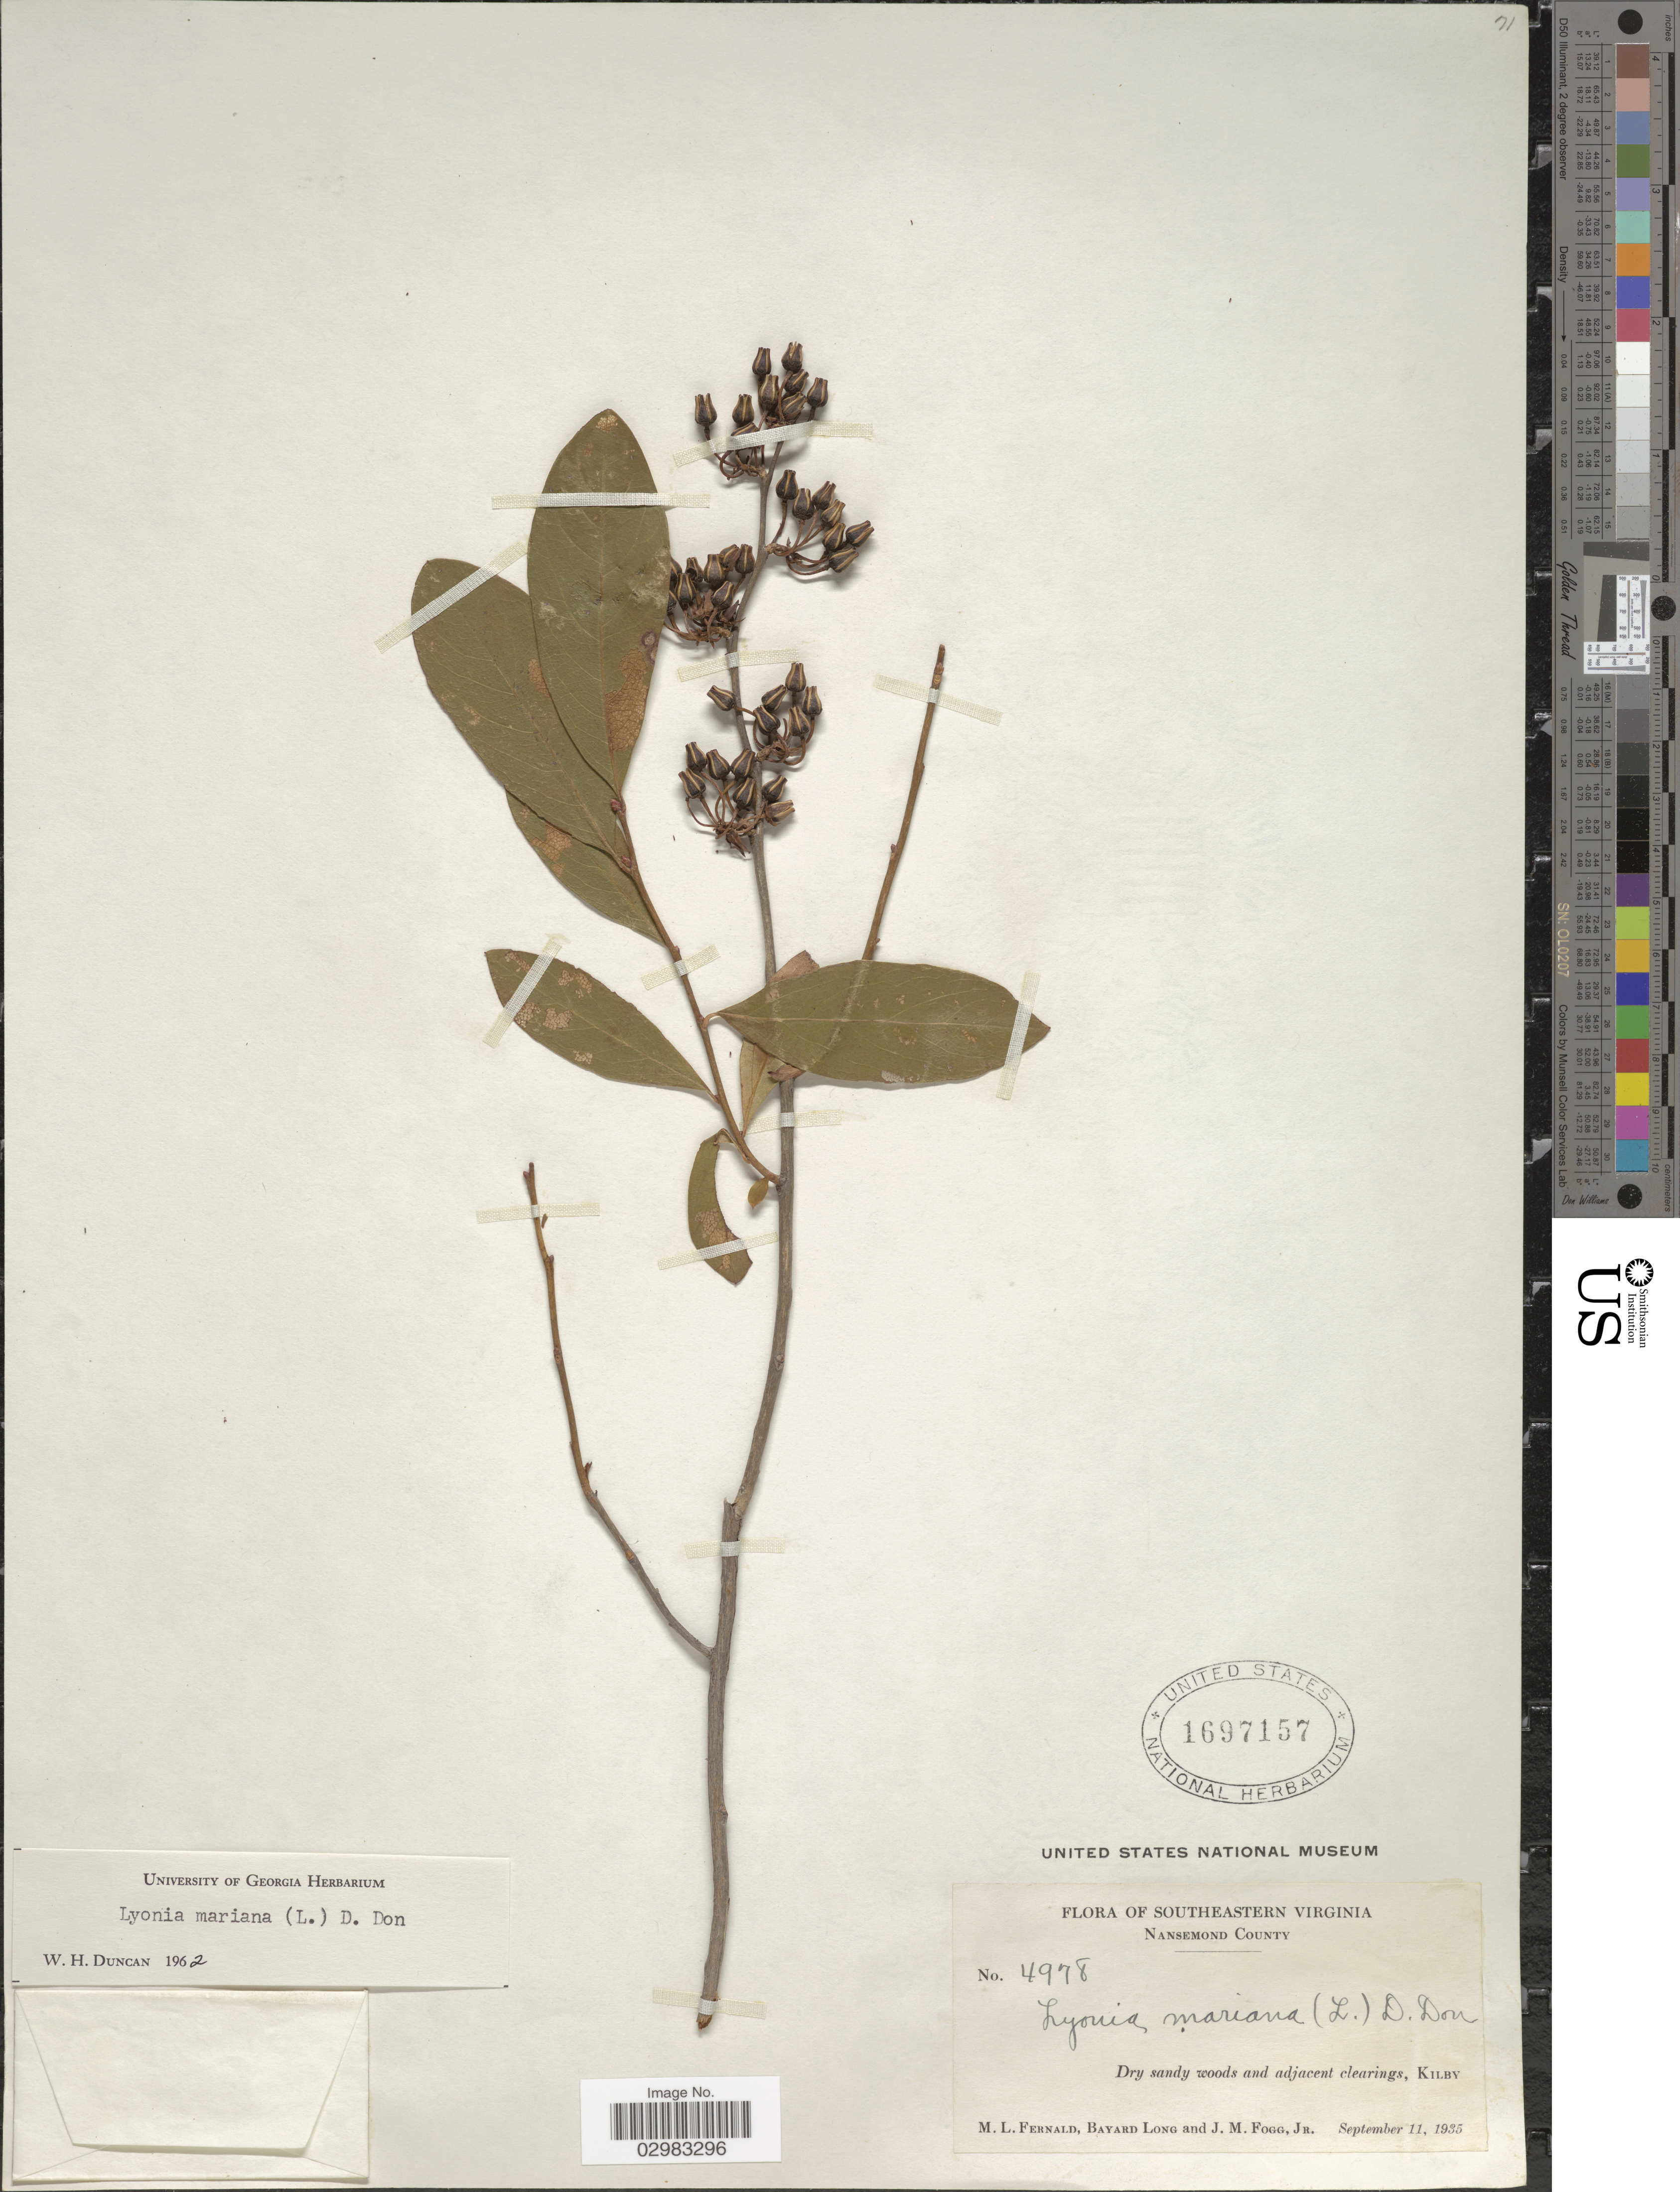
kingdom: Plantae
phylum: Tracheophyta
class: Magnoliopsida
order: Ericales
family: Ericaceae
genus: Lyonia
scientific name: Lyonia mariana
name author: (L.) D. Don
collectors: M. L. Fernald, B. Long & J. Fogg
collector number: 4978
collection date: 1935-09-11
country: United States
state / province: Virginia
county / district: City of Suffolk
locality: Southeastern Virginia. Nansemond County. Dry sandy woods and adjacent clearings, Kilby.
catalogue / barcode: US 1697157